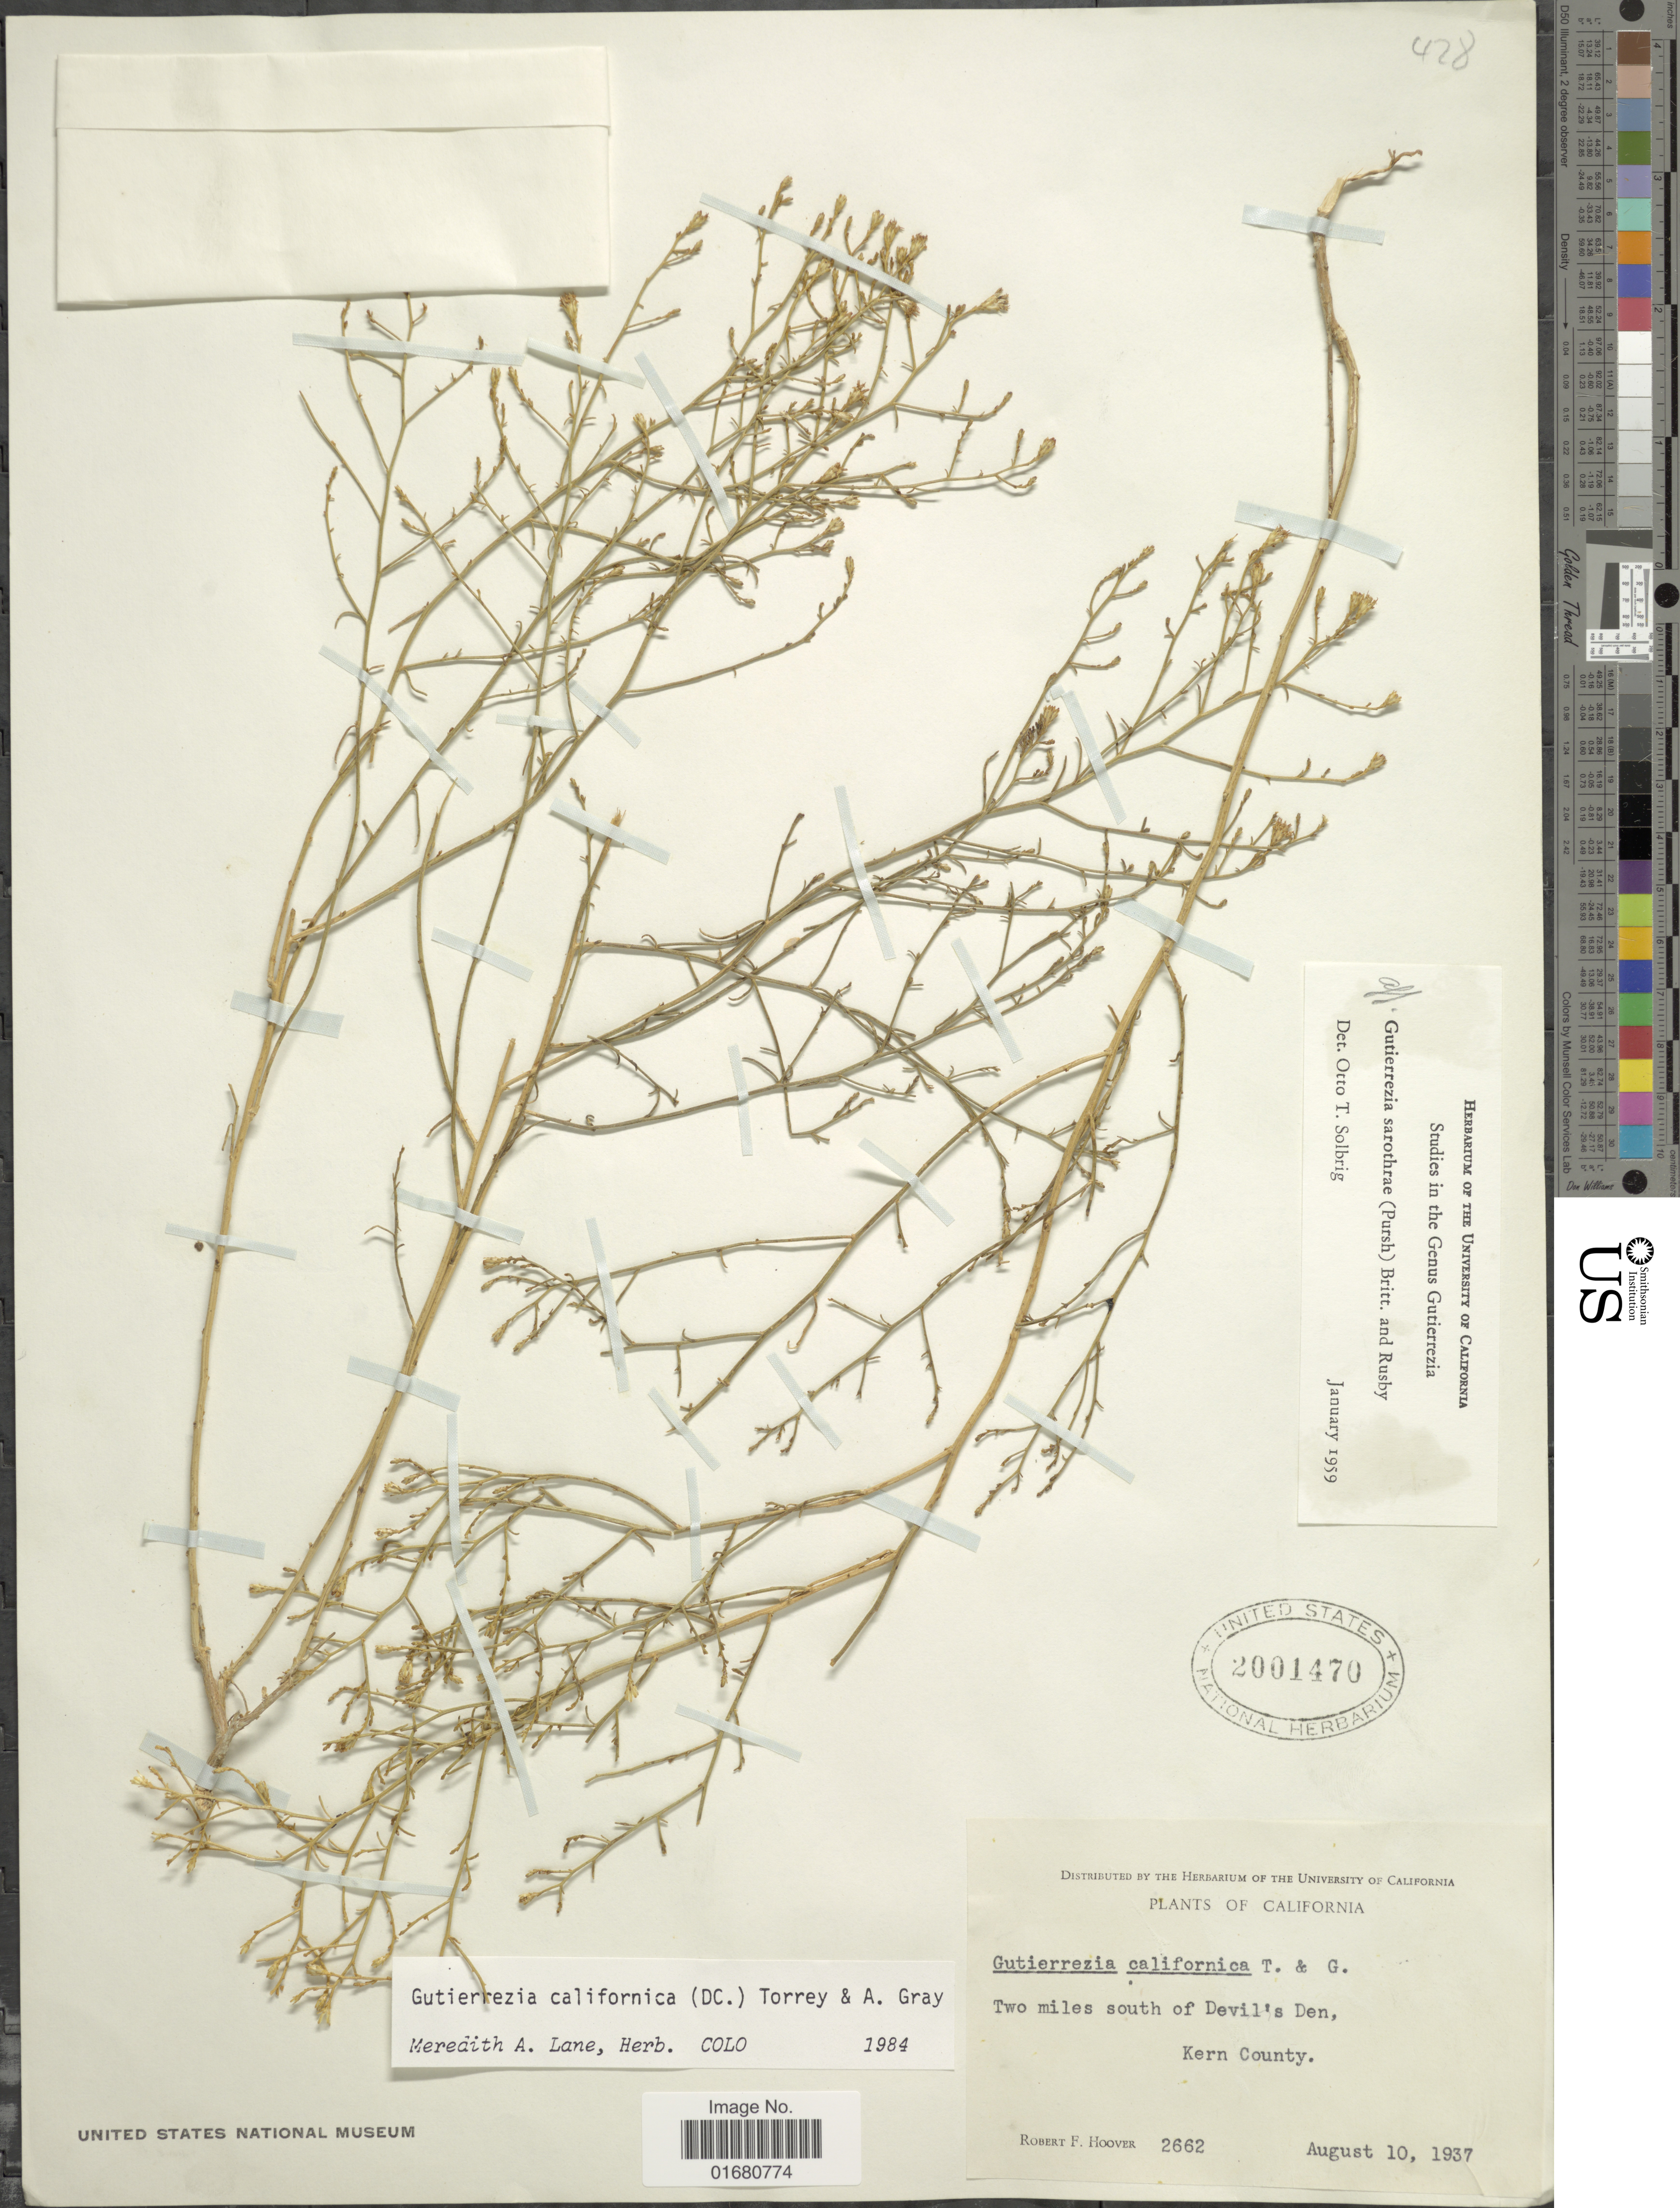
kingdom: Plantae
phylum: Tracheophyta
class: Magnoliopsida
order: Asterales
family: Asteraceae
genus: Gutierrezia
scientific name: Gutierrezia californica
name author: Torr. & A. Gray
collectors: R. F. Hoover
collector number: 2662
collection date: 1937-08-10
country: United States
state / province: California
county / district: Kern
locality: Two miles south of Devil's Den, Kern County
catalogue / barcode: US 2001470